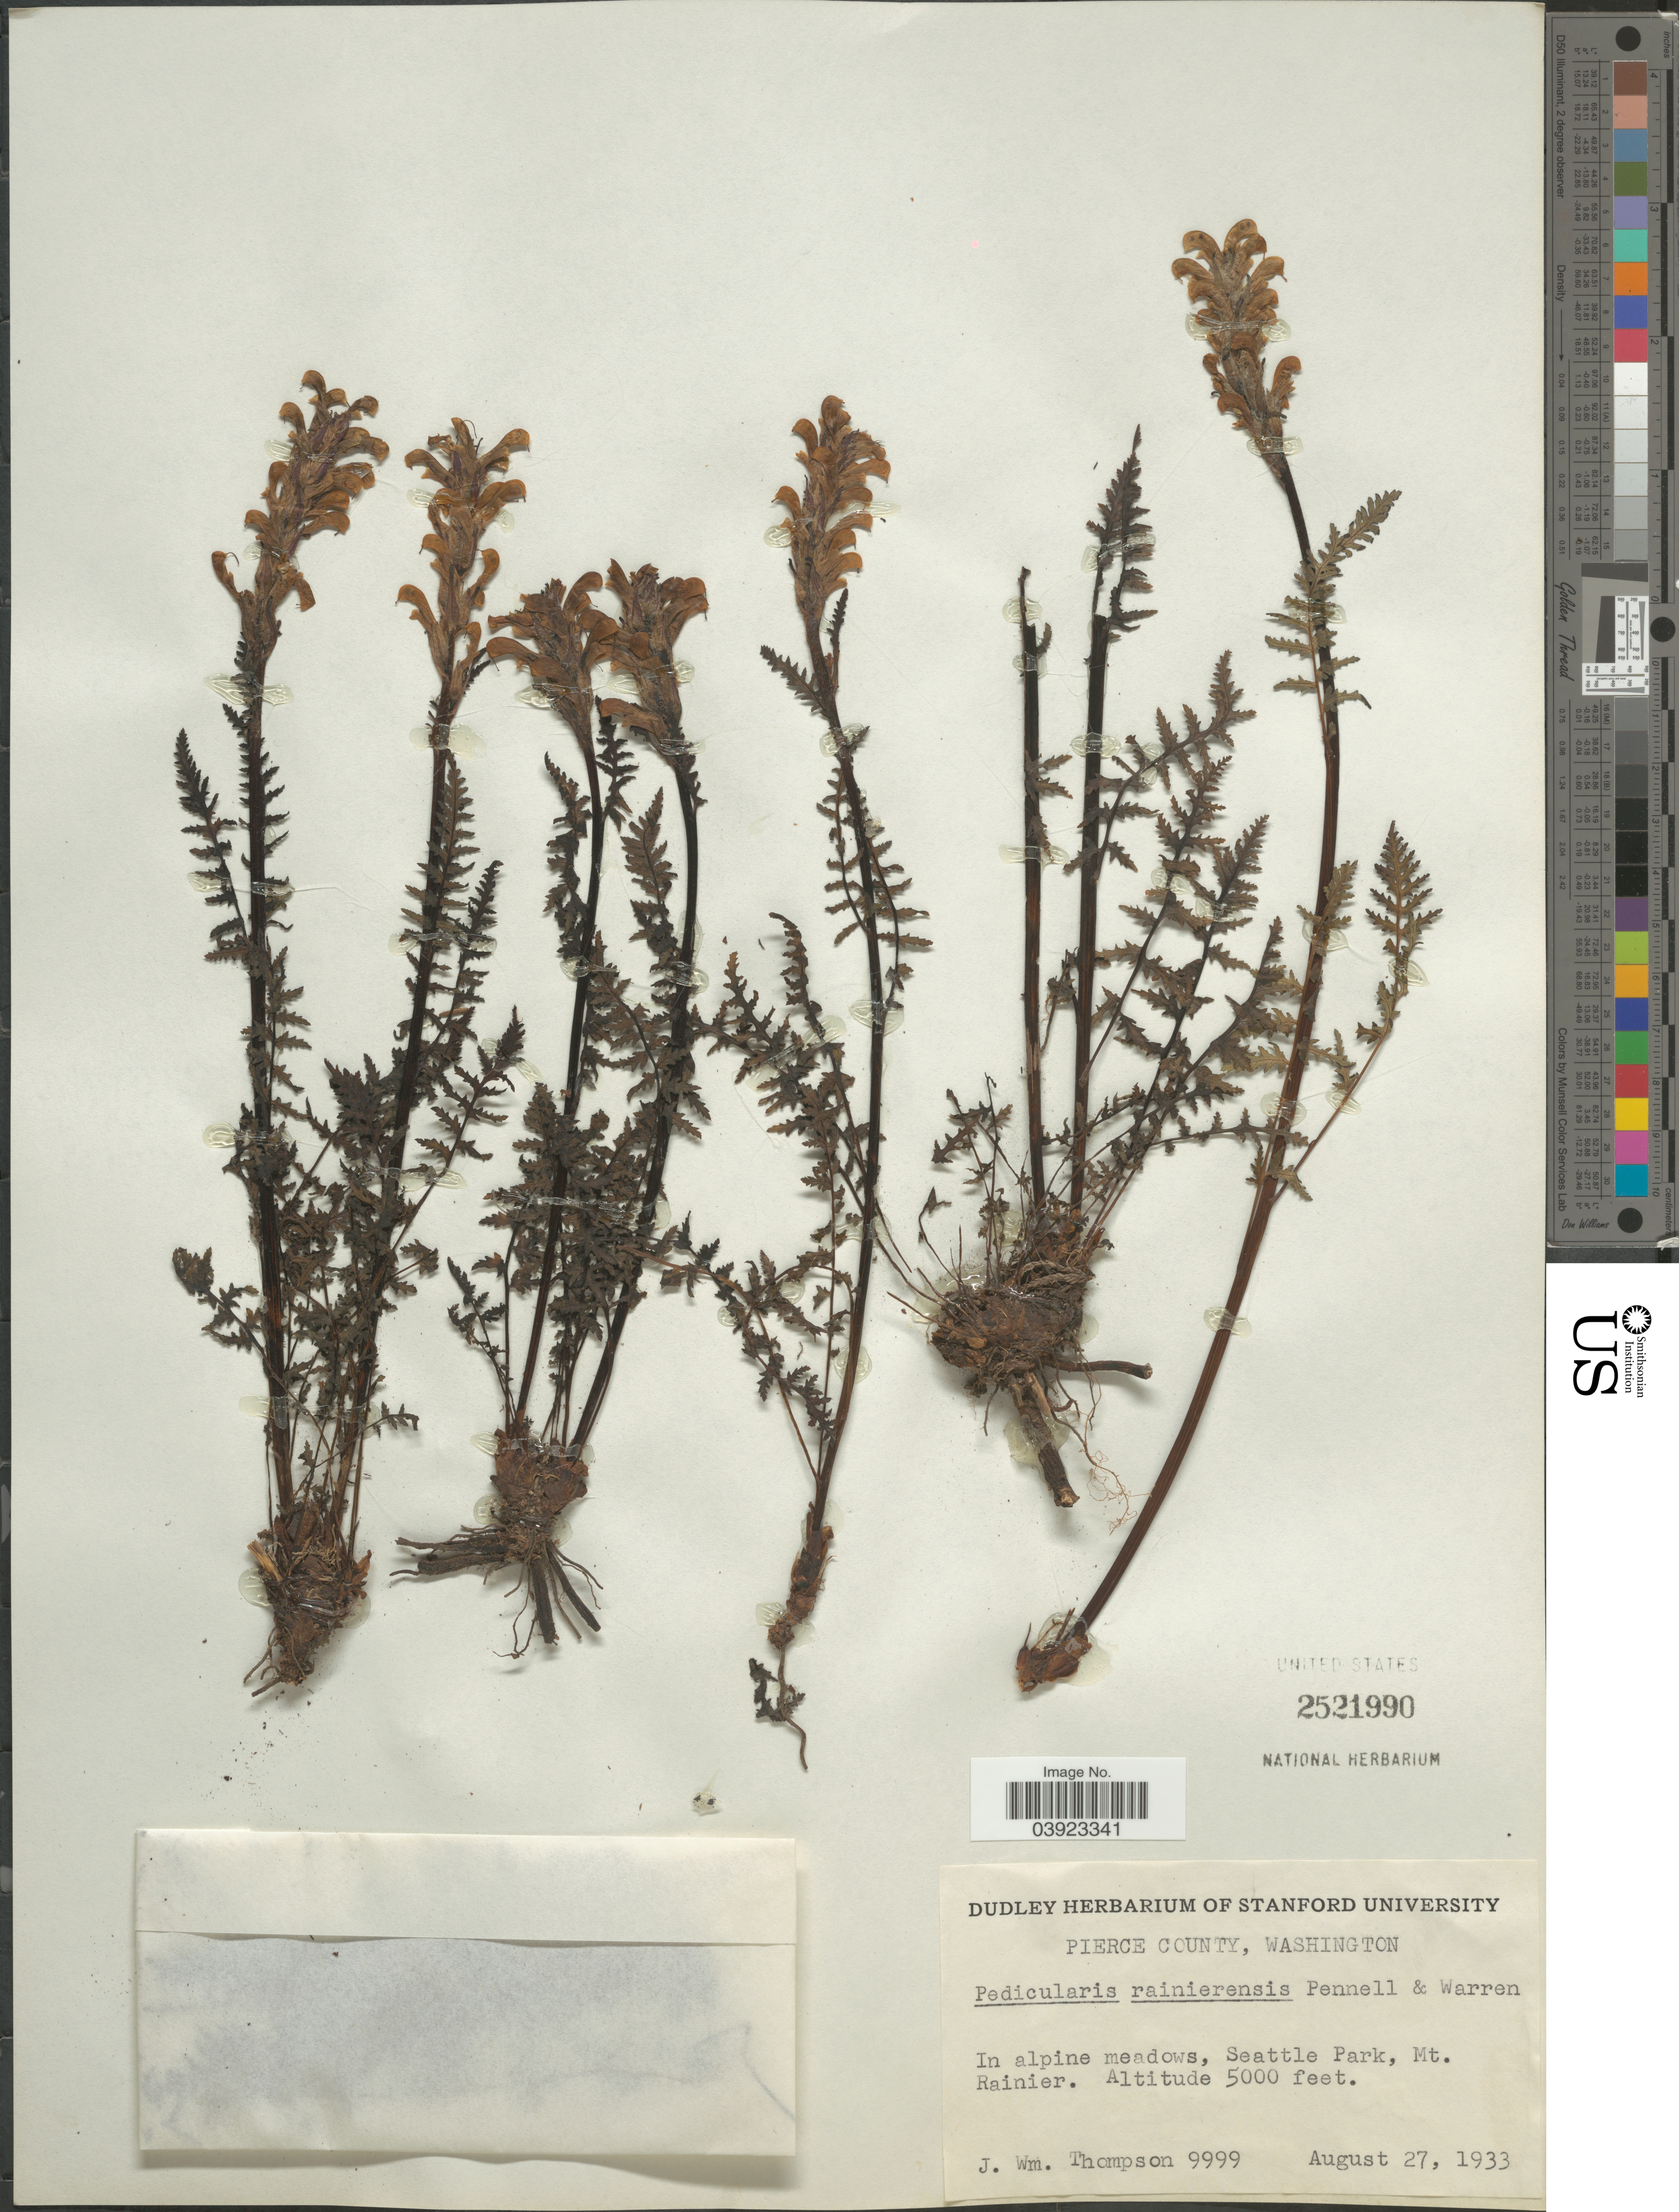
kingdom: Plantae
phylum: Tracheophyta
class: Magnoliopsida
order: Lamiales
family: Orobanchaceae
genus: Pedicularis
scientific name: Pedicularis rainierensis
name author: Pennell & F.A. Warren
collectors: J. W. Thompson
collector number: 9999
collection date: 1933-08-27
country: United States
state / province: Washington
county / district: Pierce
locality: Pierce County. Seattle Park, Mt. Rainier.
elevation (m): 1524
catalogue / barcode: US 2521990